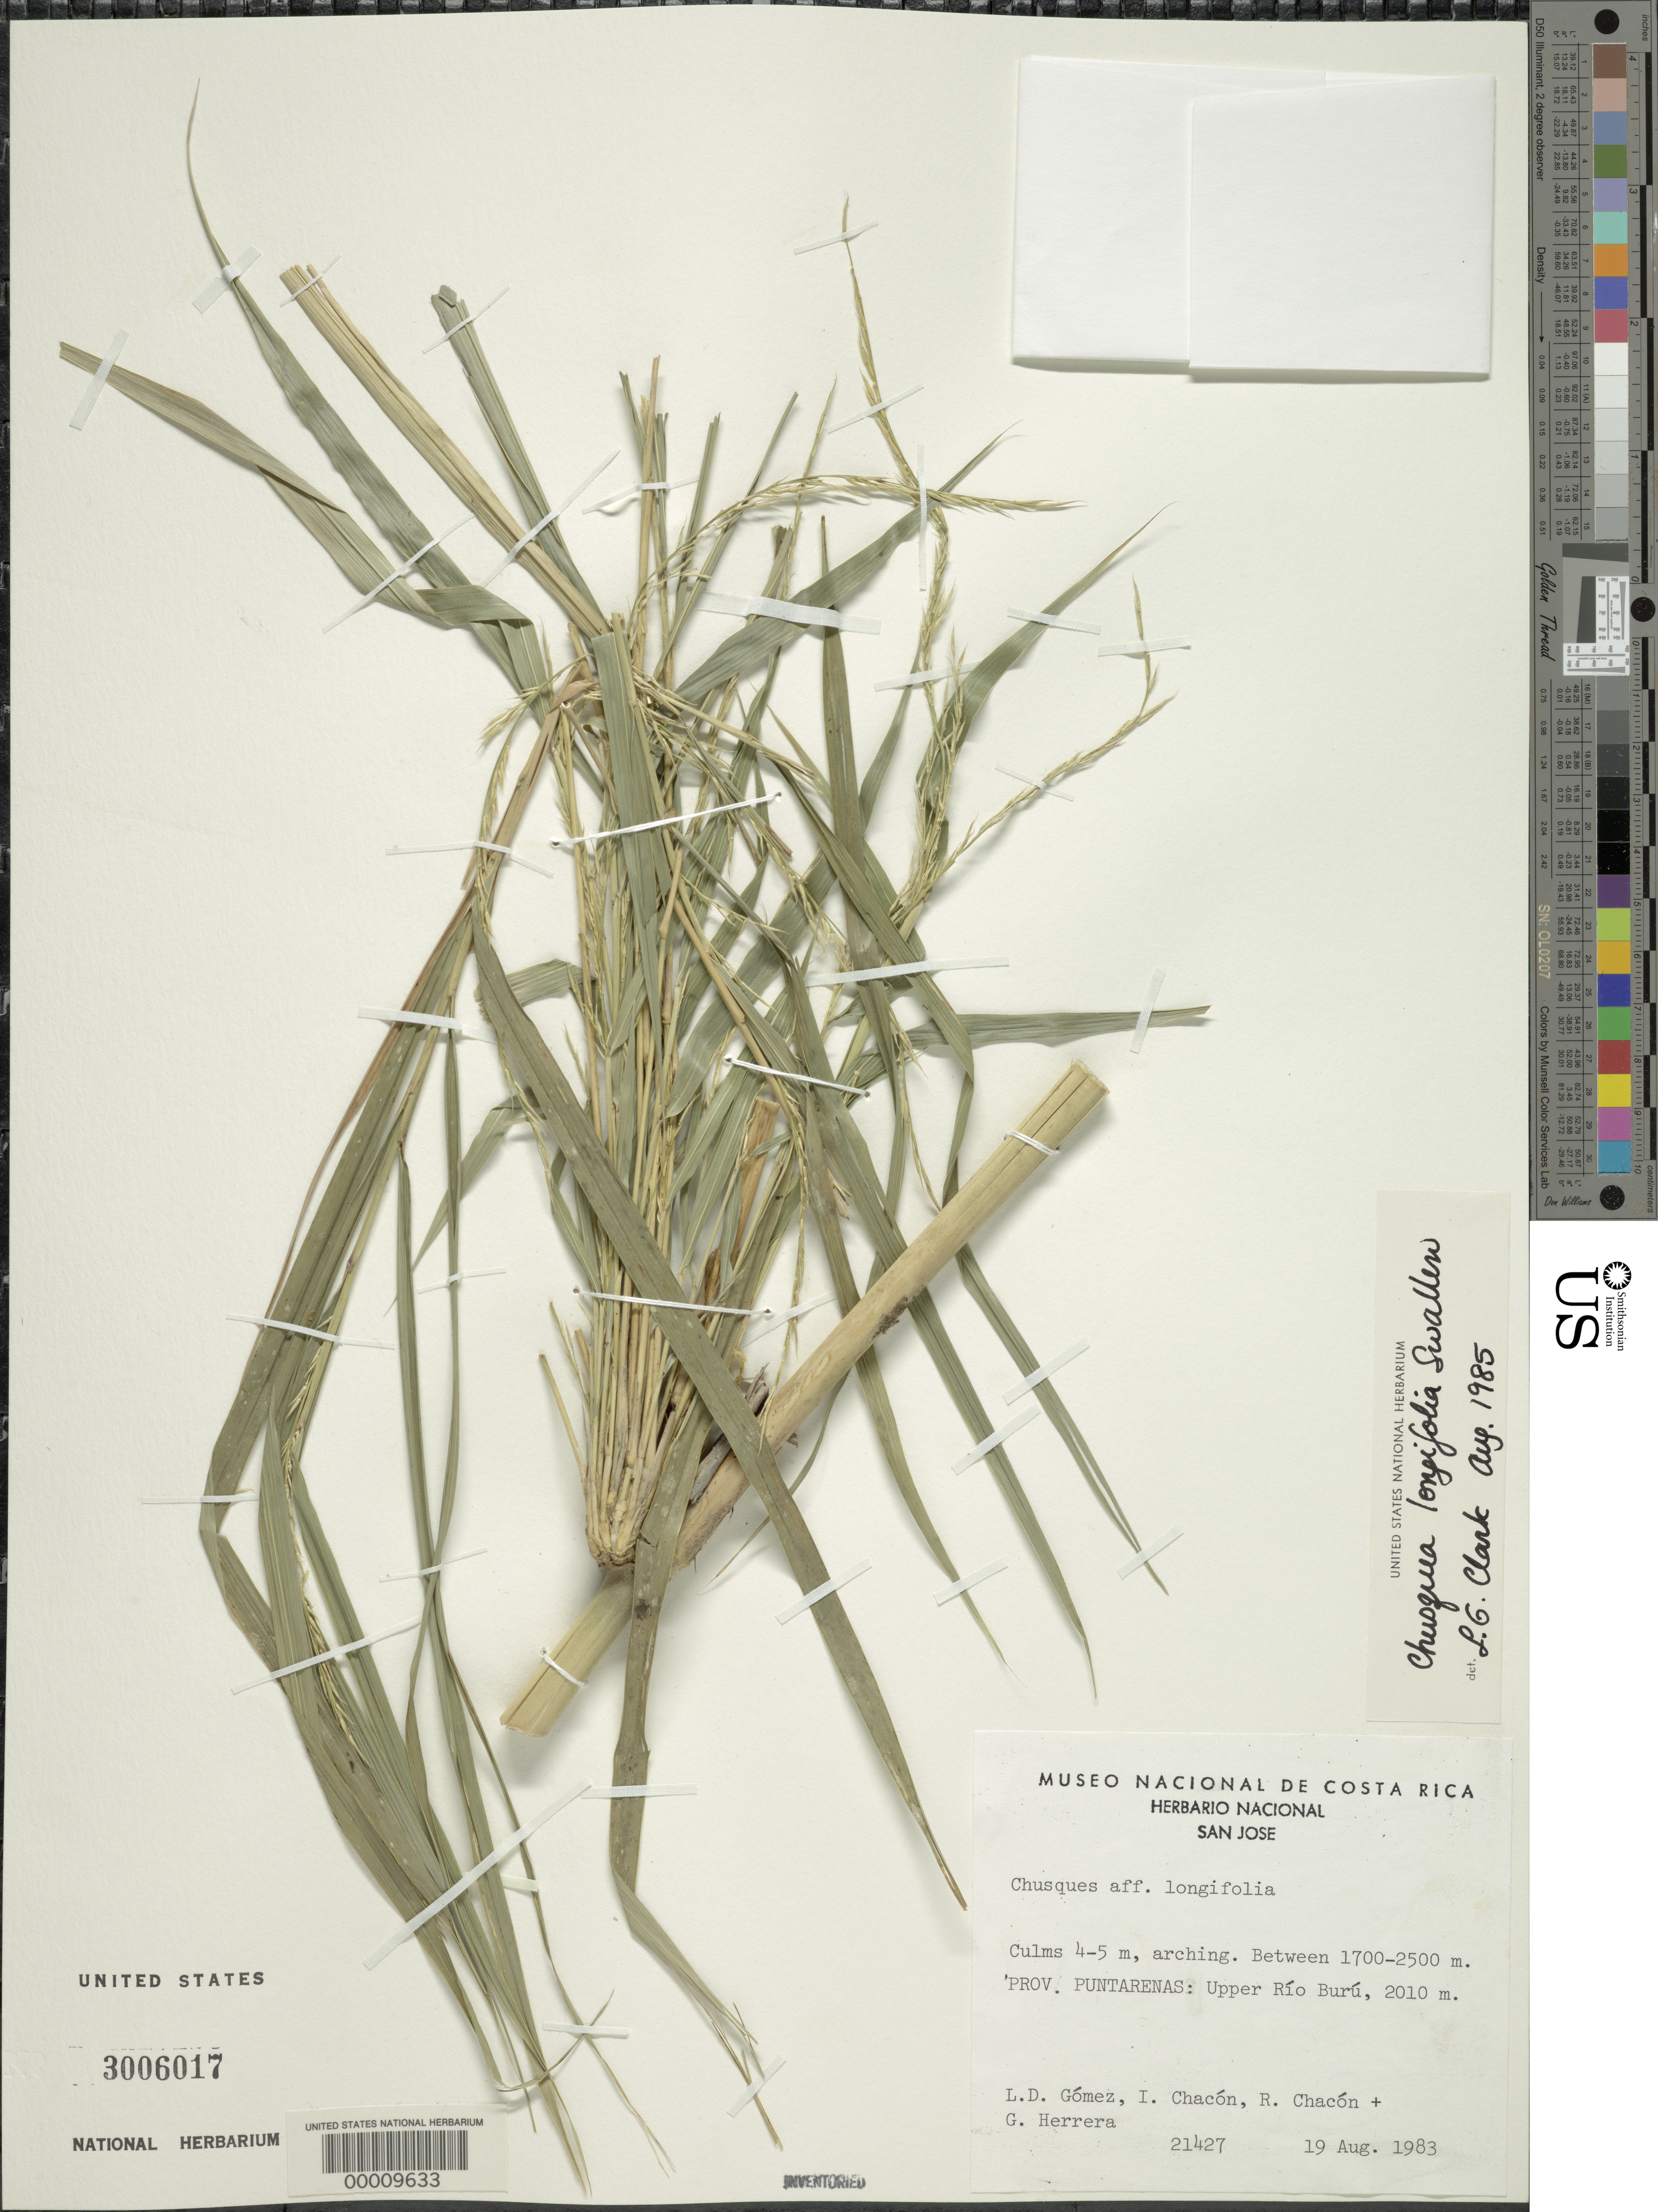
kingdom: Plantae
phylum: Tracheophyta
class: Liliopsida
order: Poales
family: Poaceae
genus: Chusquea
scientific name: Chusquea longifolia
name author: Swallen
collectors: L. D. Gómez, I. Chacon, R. Chacon & G. Herrera Ch.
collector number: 21427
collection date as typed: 19 Aug 1983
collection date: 1983-08-19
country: Costa Rica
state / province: Puntarenas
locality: Upper rio buru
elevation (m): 2010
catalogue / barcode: US 3006017